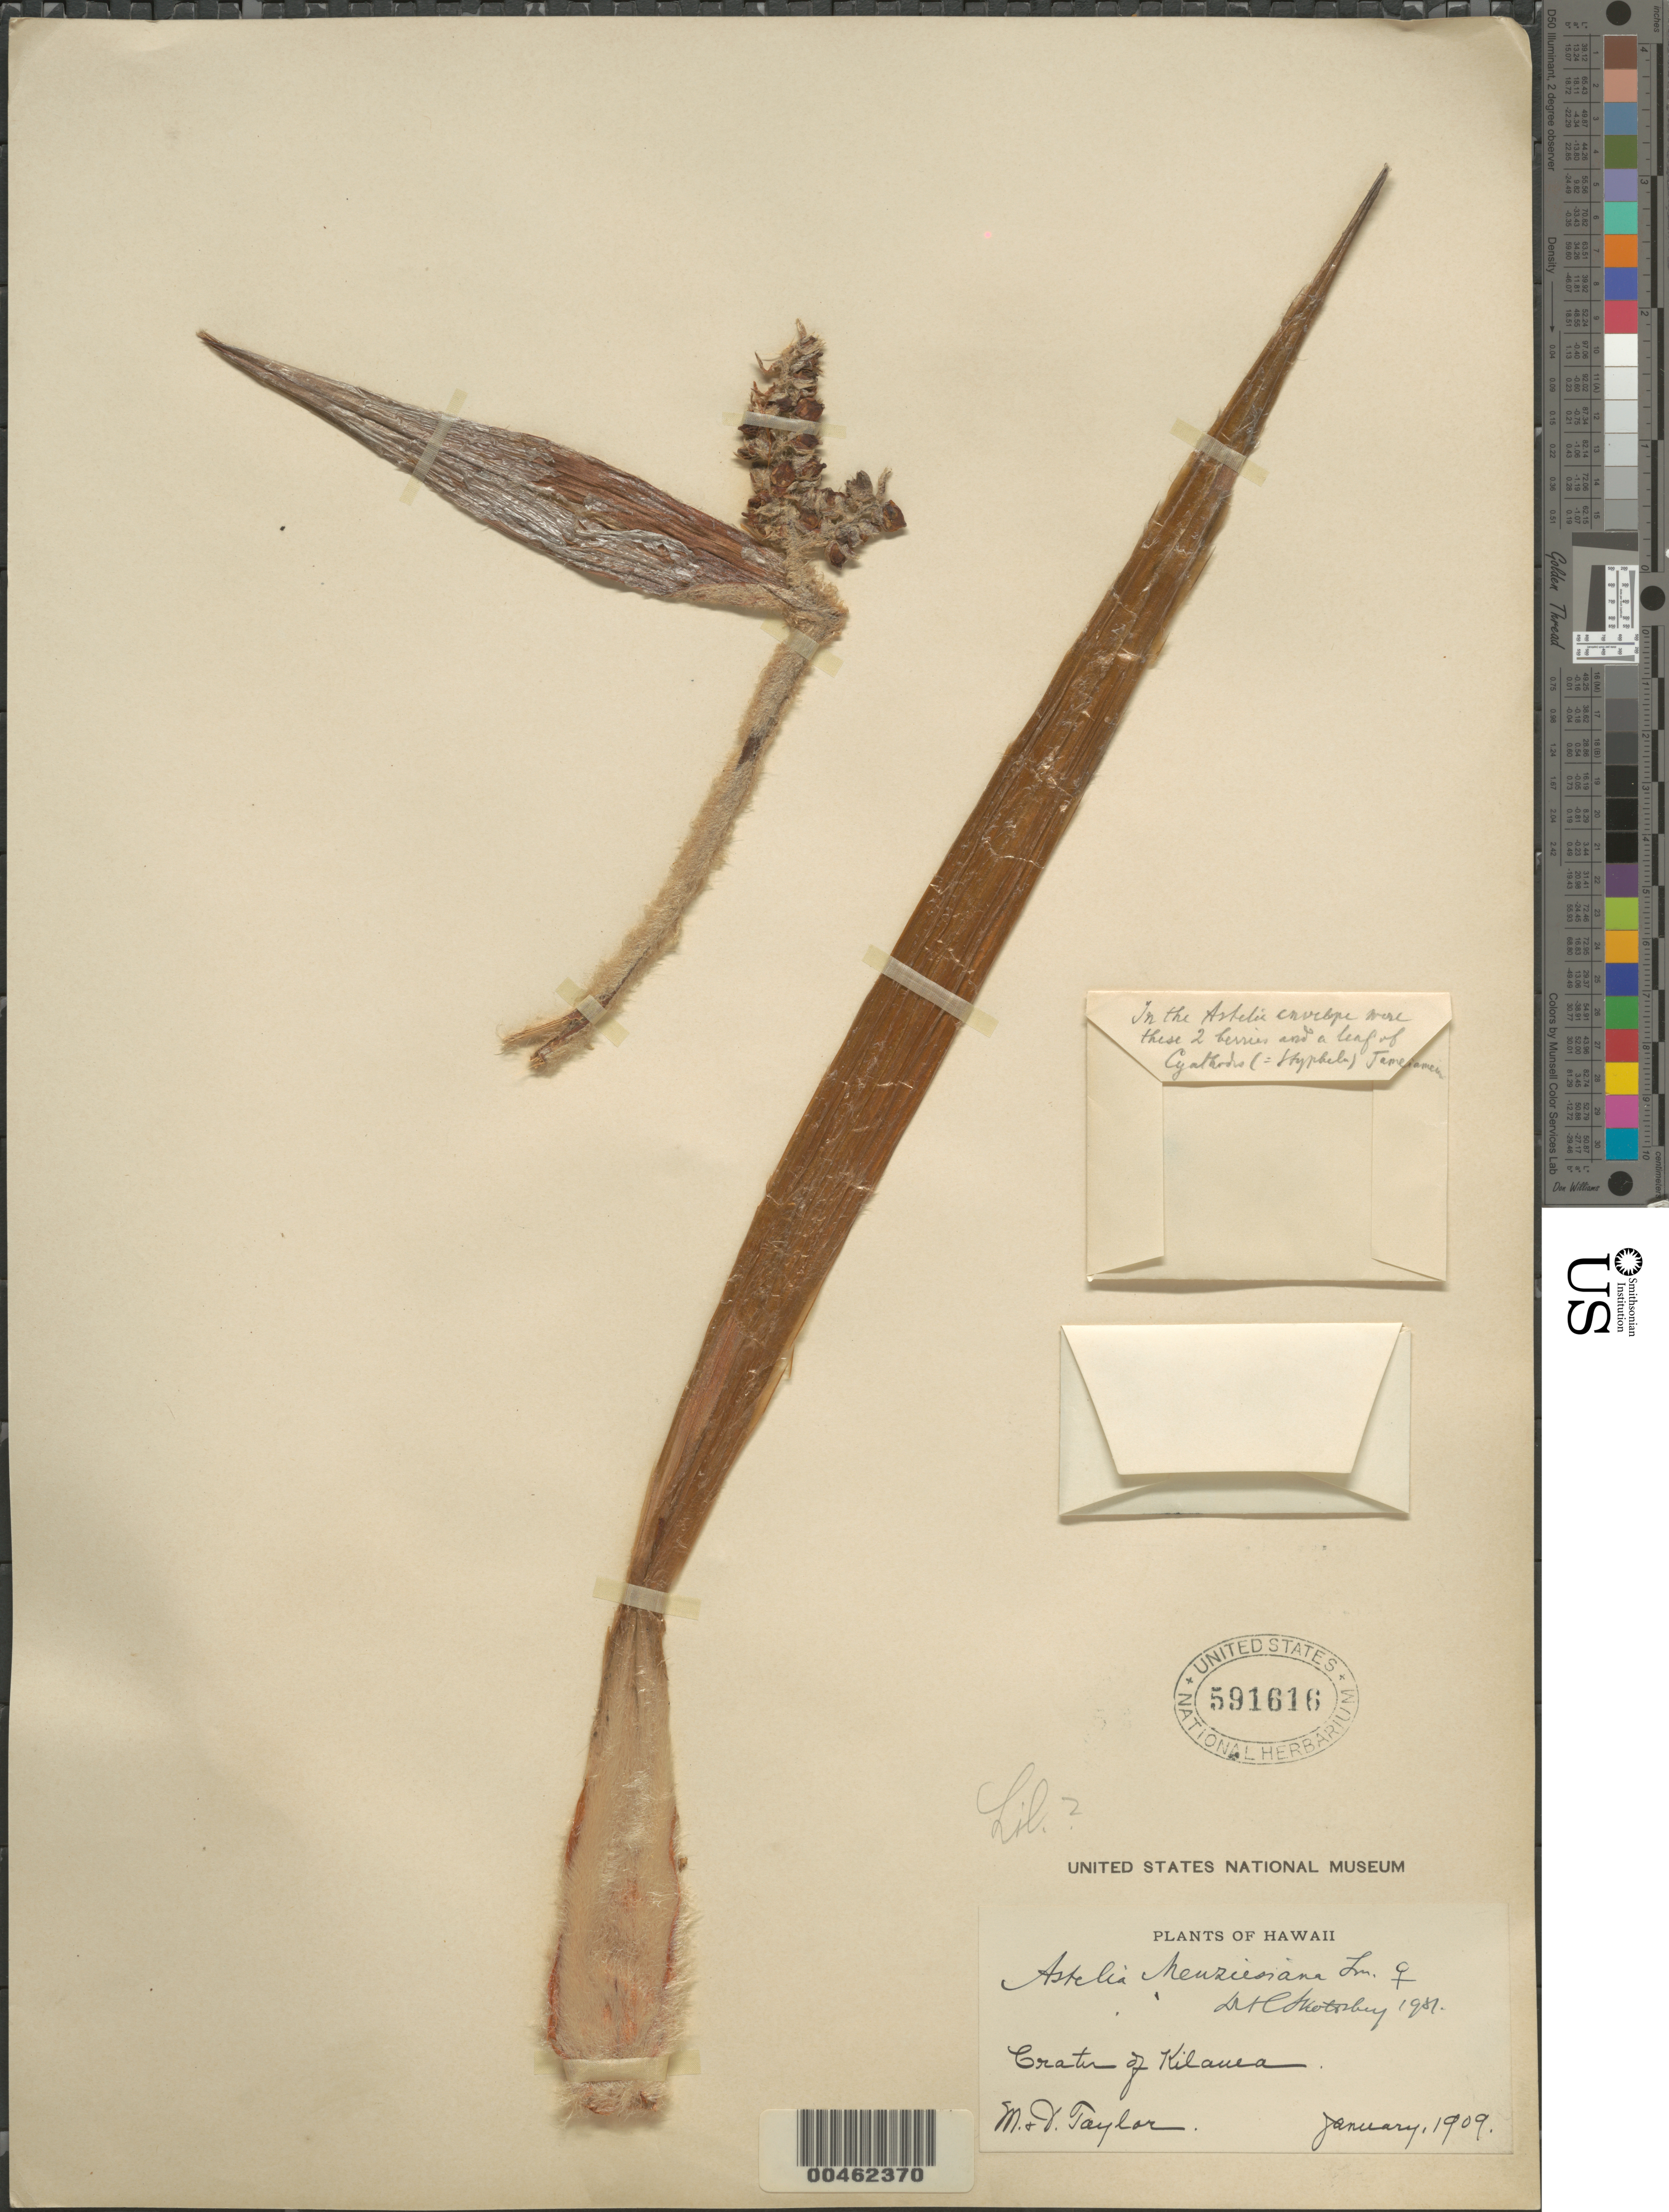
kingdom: Plantae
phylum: Tracheophyta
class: Liliopsida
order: Asparagales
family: Asteliaceae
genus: Astelia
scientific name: Astelia menziesiana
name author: Sm.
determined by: Skottsberg, C. J. F.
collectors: M. Taylor & P. G. Taylor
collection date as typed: Jan 1909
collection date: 1909-01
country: United States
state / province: Hawaii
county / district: Kauai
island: Kaua'i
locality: Crater of Kilauea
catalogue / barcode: US 591616